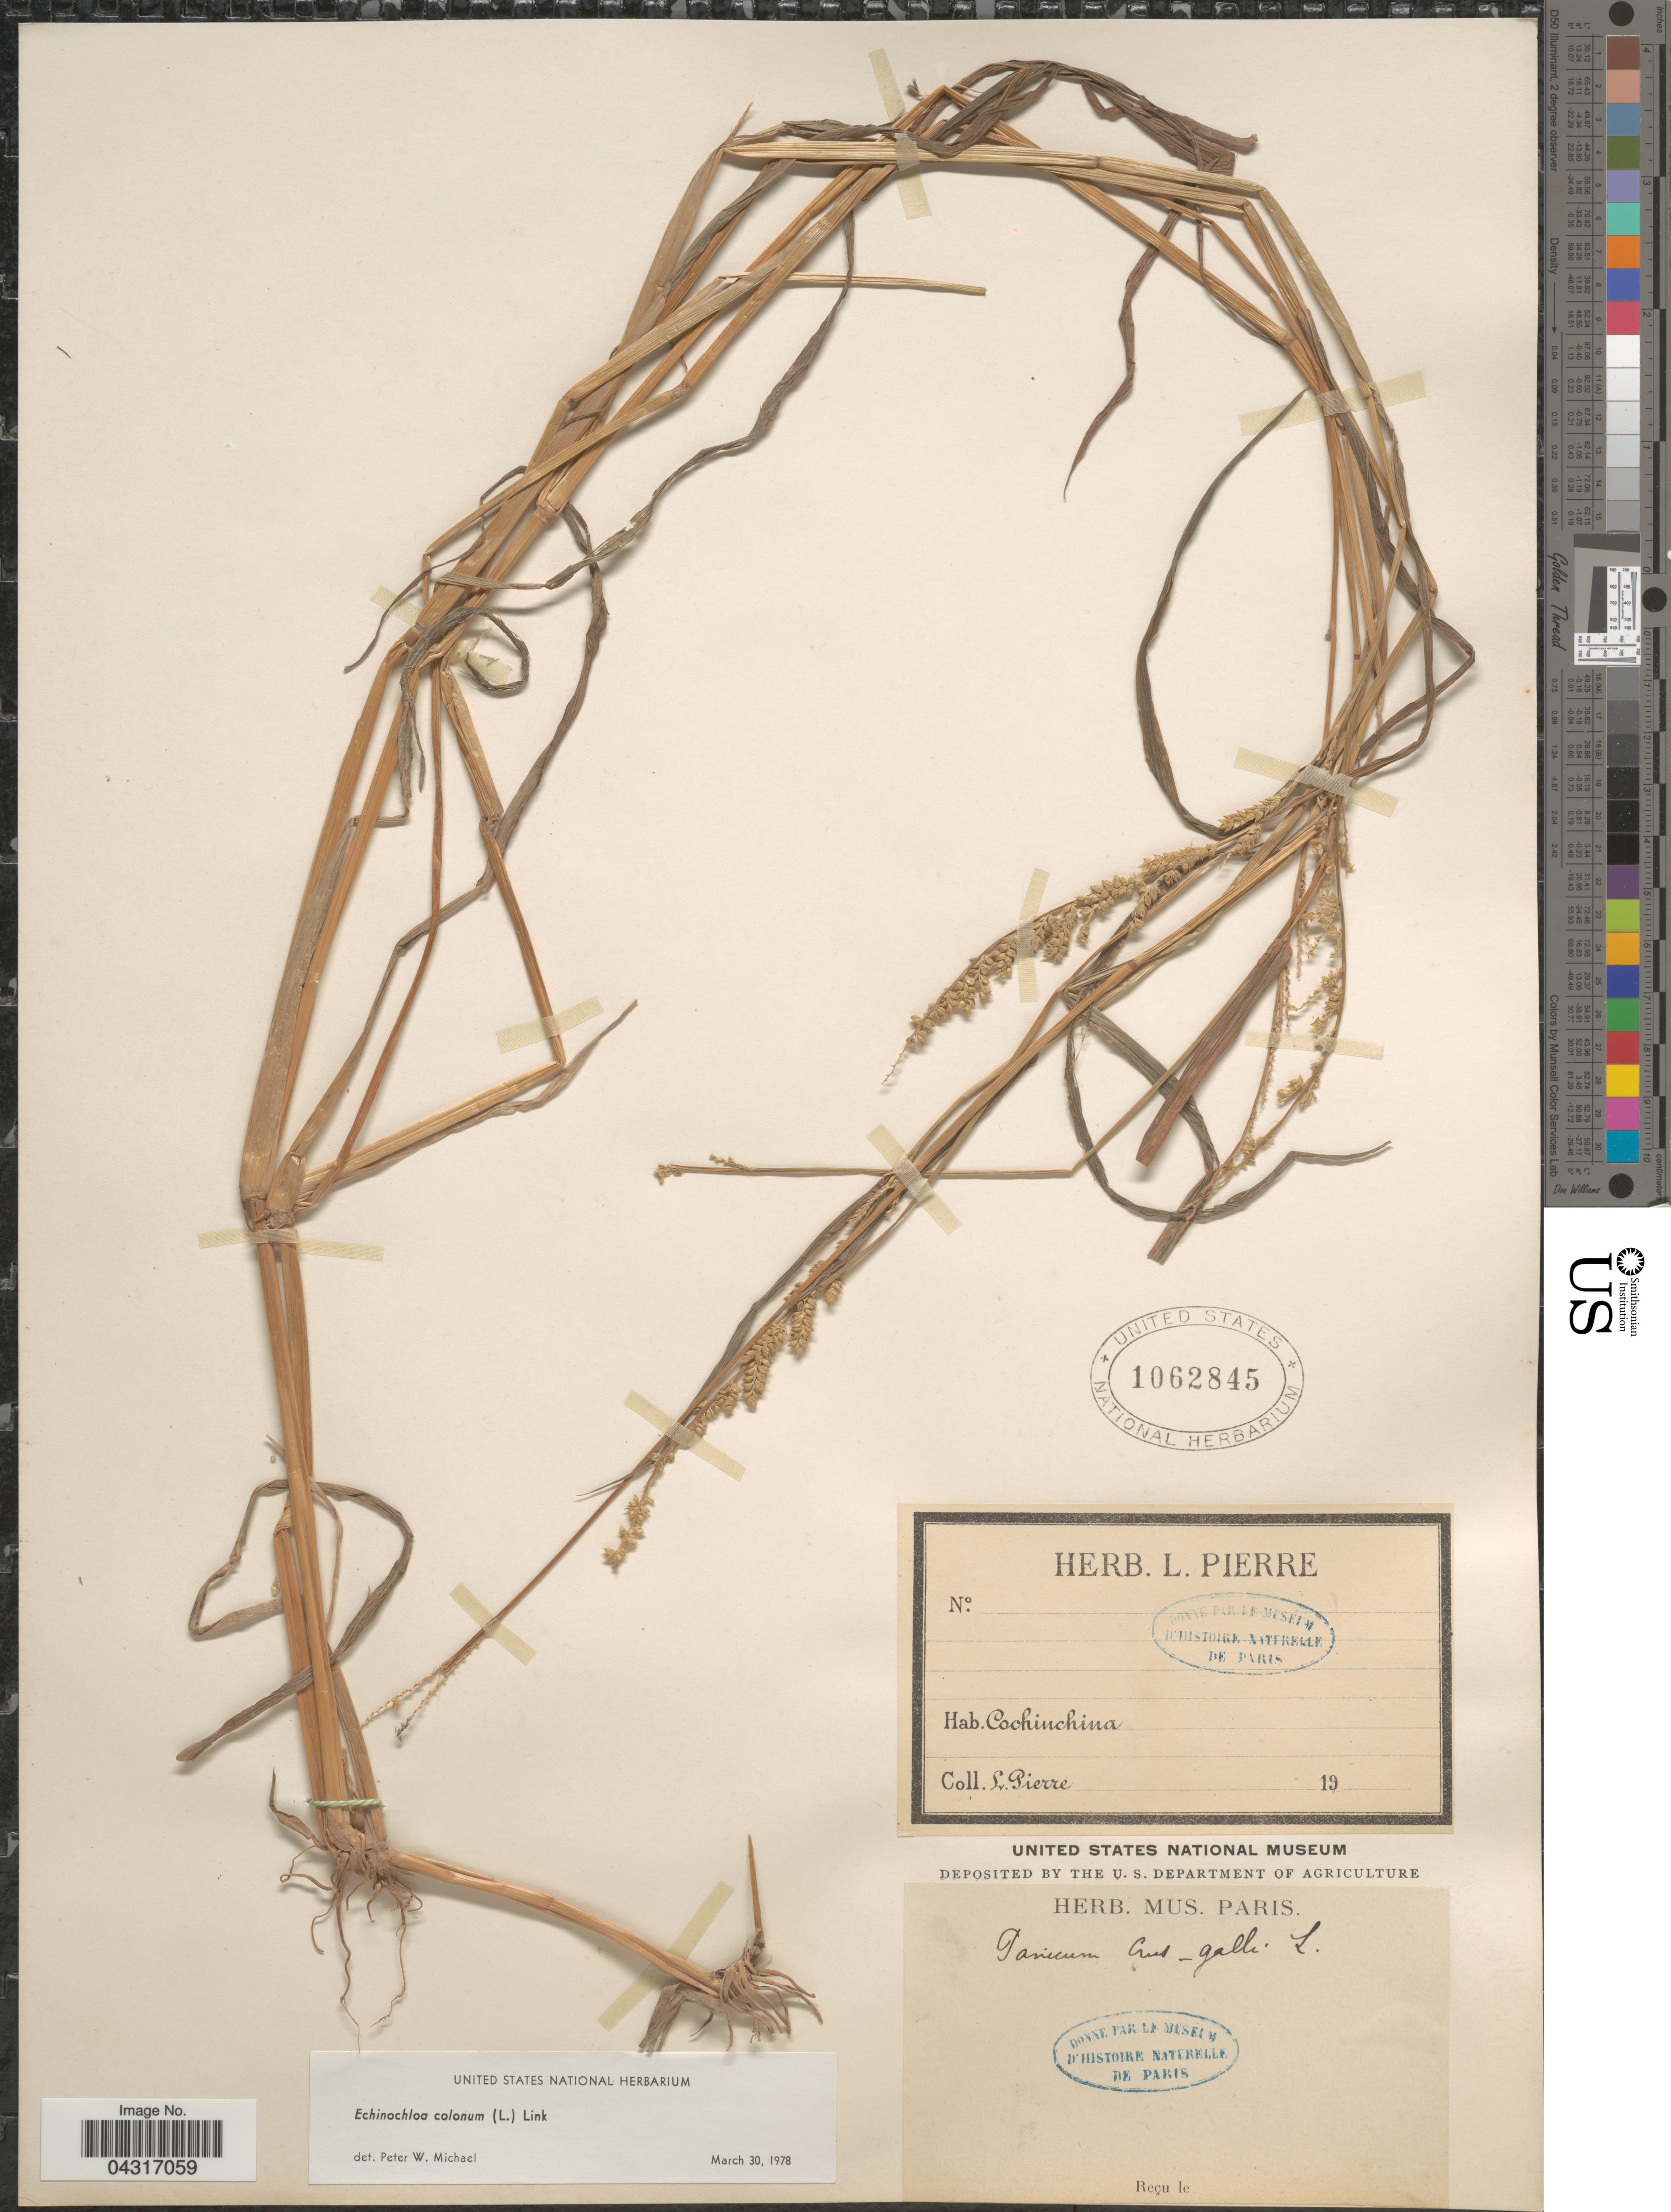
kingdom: Plantae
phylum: Tracheophyta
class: Liliopsida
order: Poales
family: Poaceae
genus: Echinochloa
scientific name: Echinochloa colona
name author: (L.) Link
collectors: L. Pierre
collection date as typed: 19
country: Vietnam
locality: Cochinchina.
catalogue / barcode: US 1062845